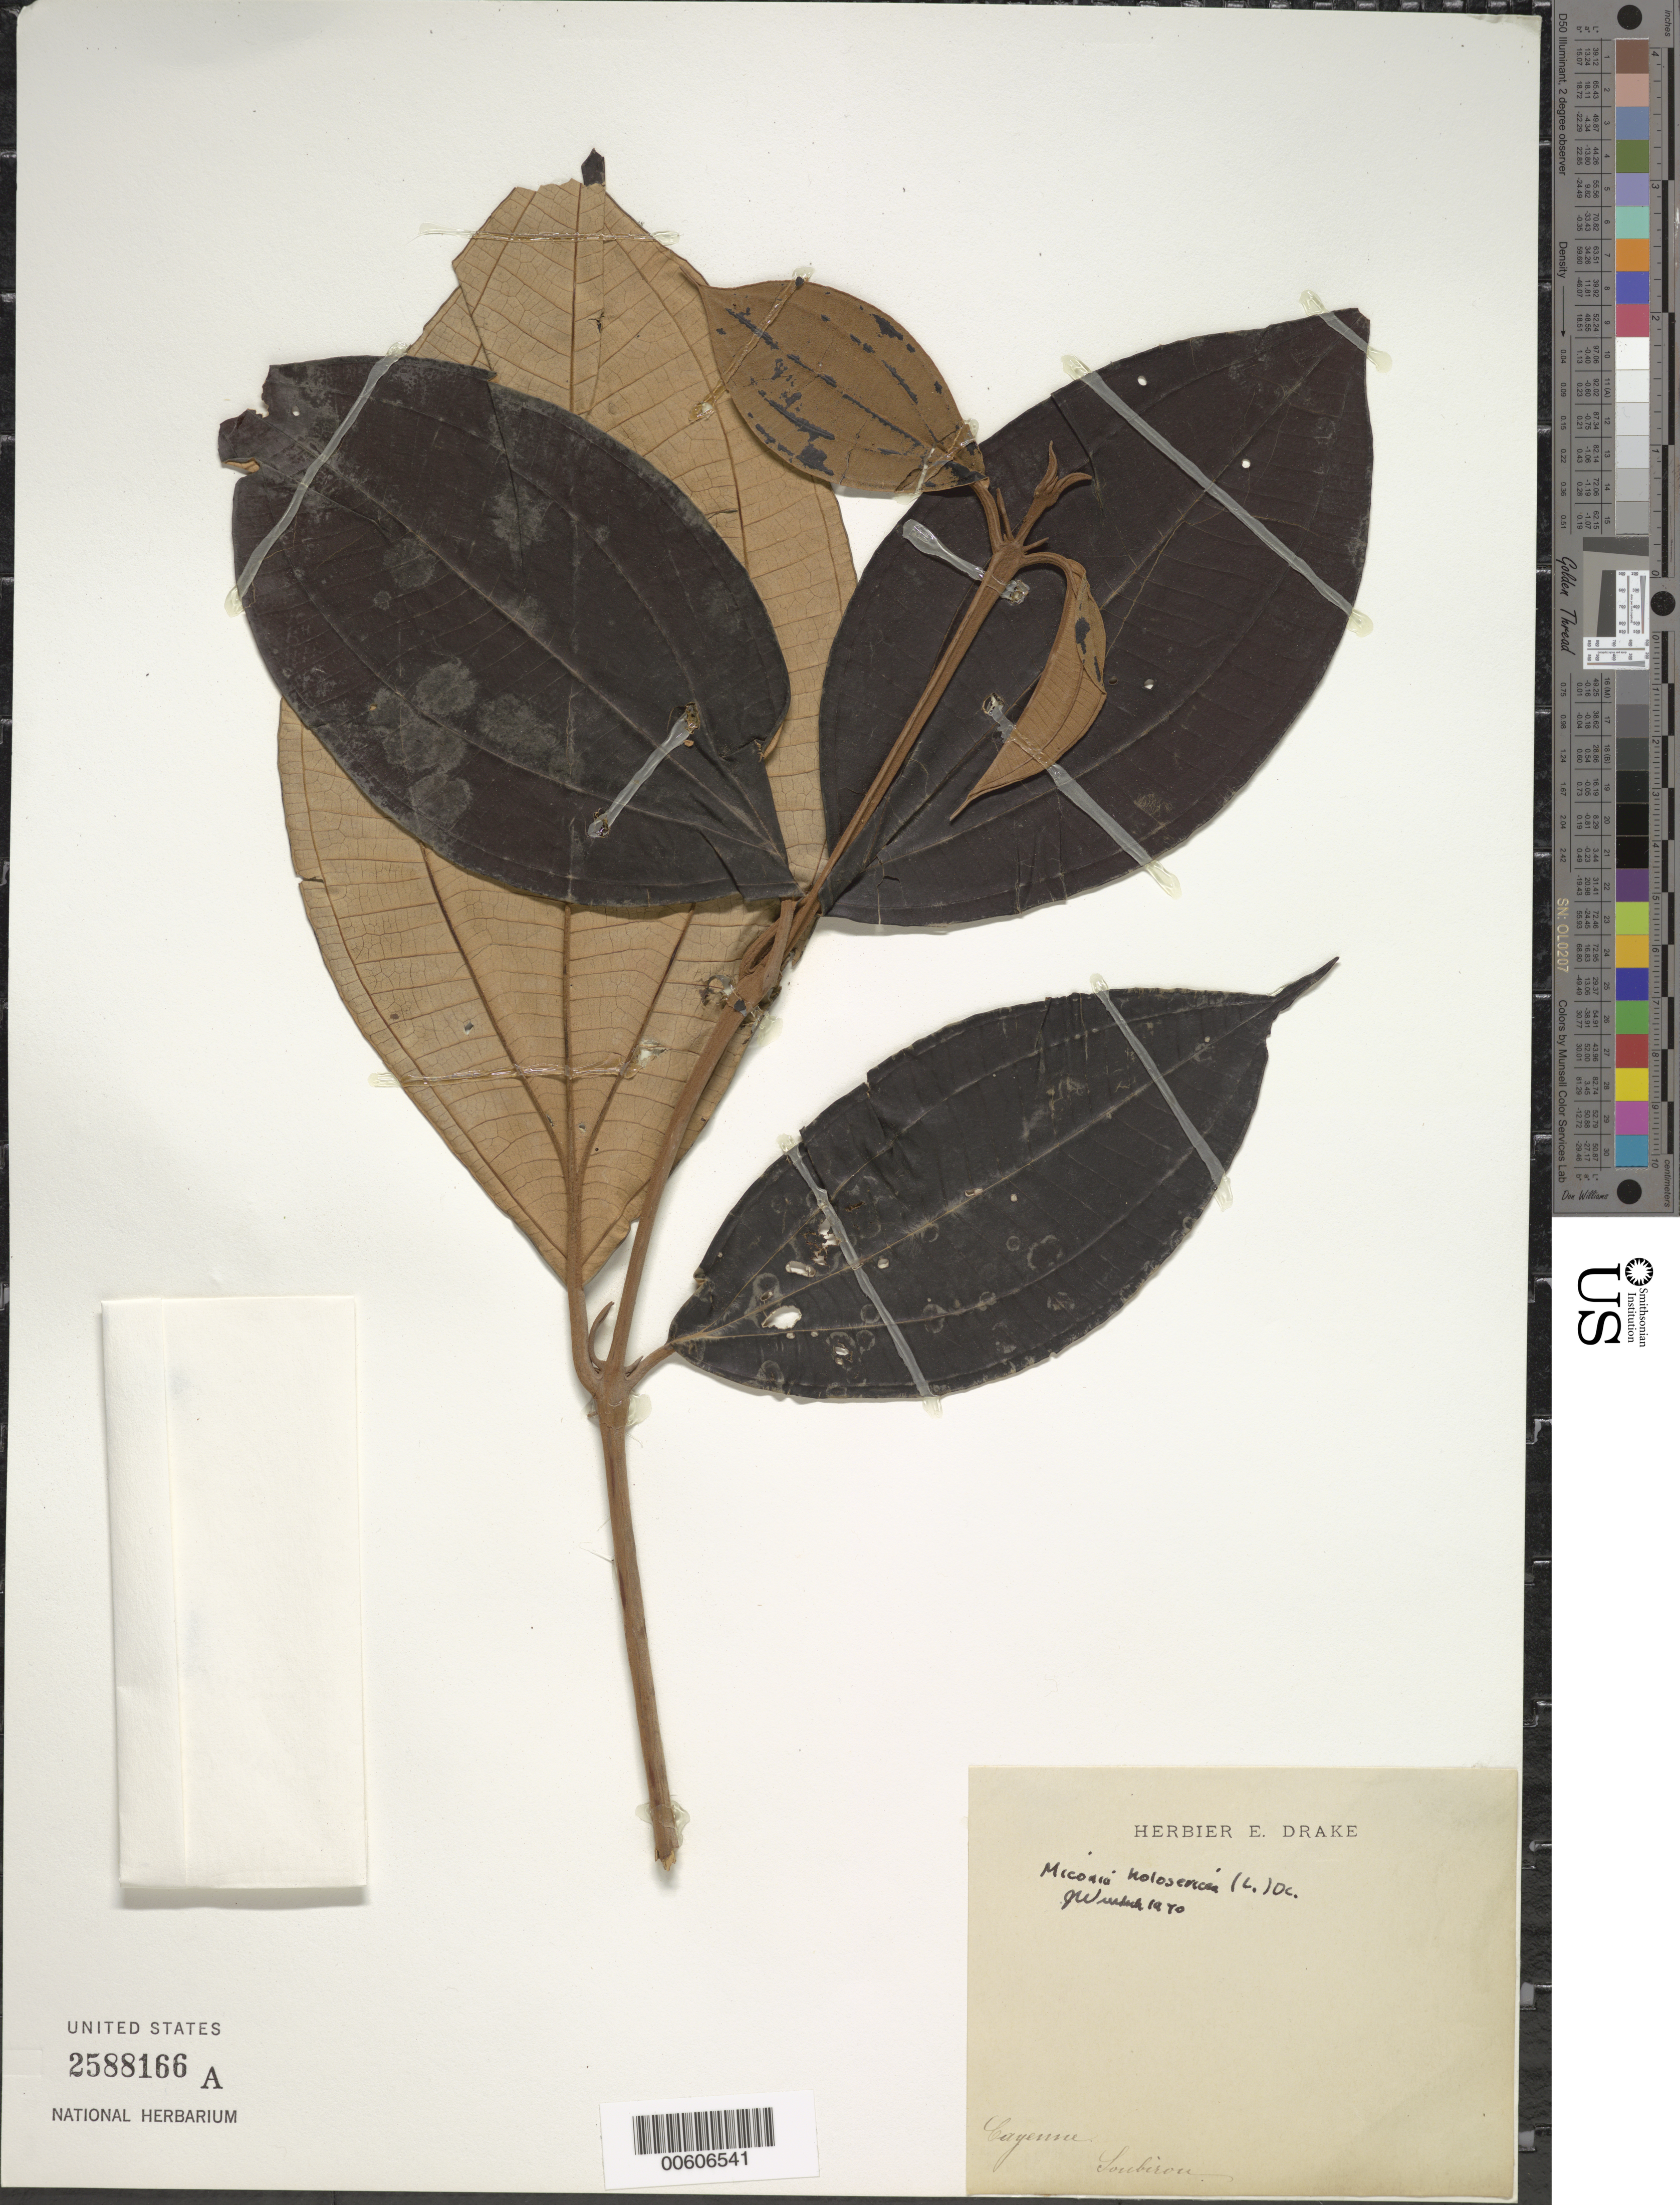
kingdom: Plantae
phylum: Tracheophyta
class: Magnoliopsida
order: Myrtales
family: Melastomataceae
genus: Miconia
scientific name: Miconia holosericea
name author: (L.) DC.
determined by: Wurdack, John J., (US), US (UNITED STATES)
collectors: -. Loubiron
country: French Guiana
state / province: Cayenne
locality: Cayenne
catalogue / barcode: US 2588166A